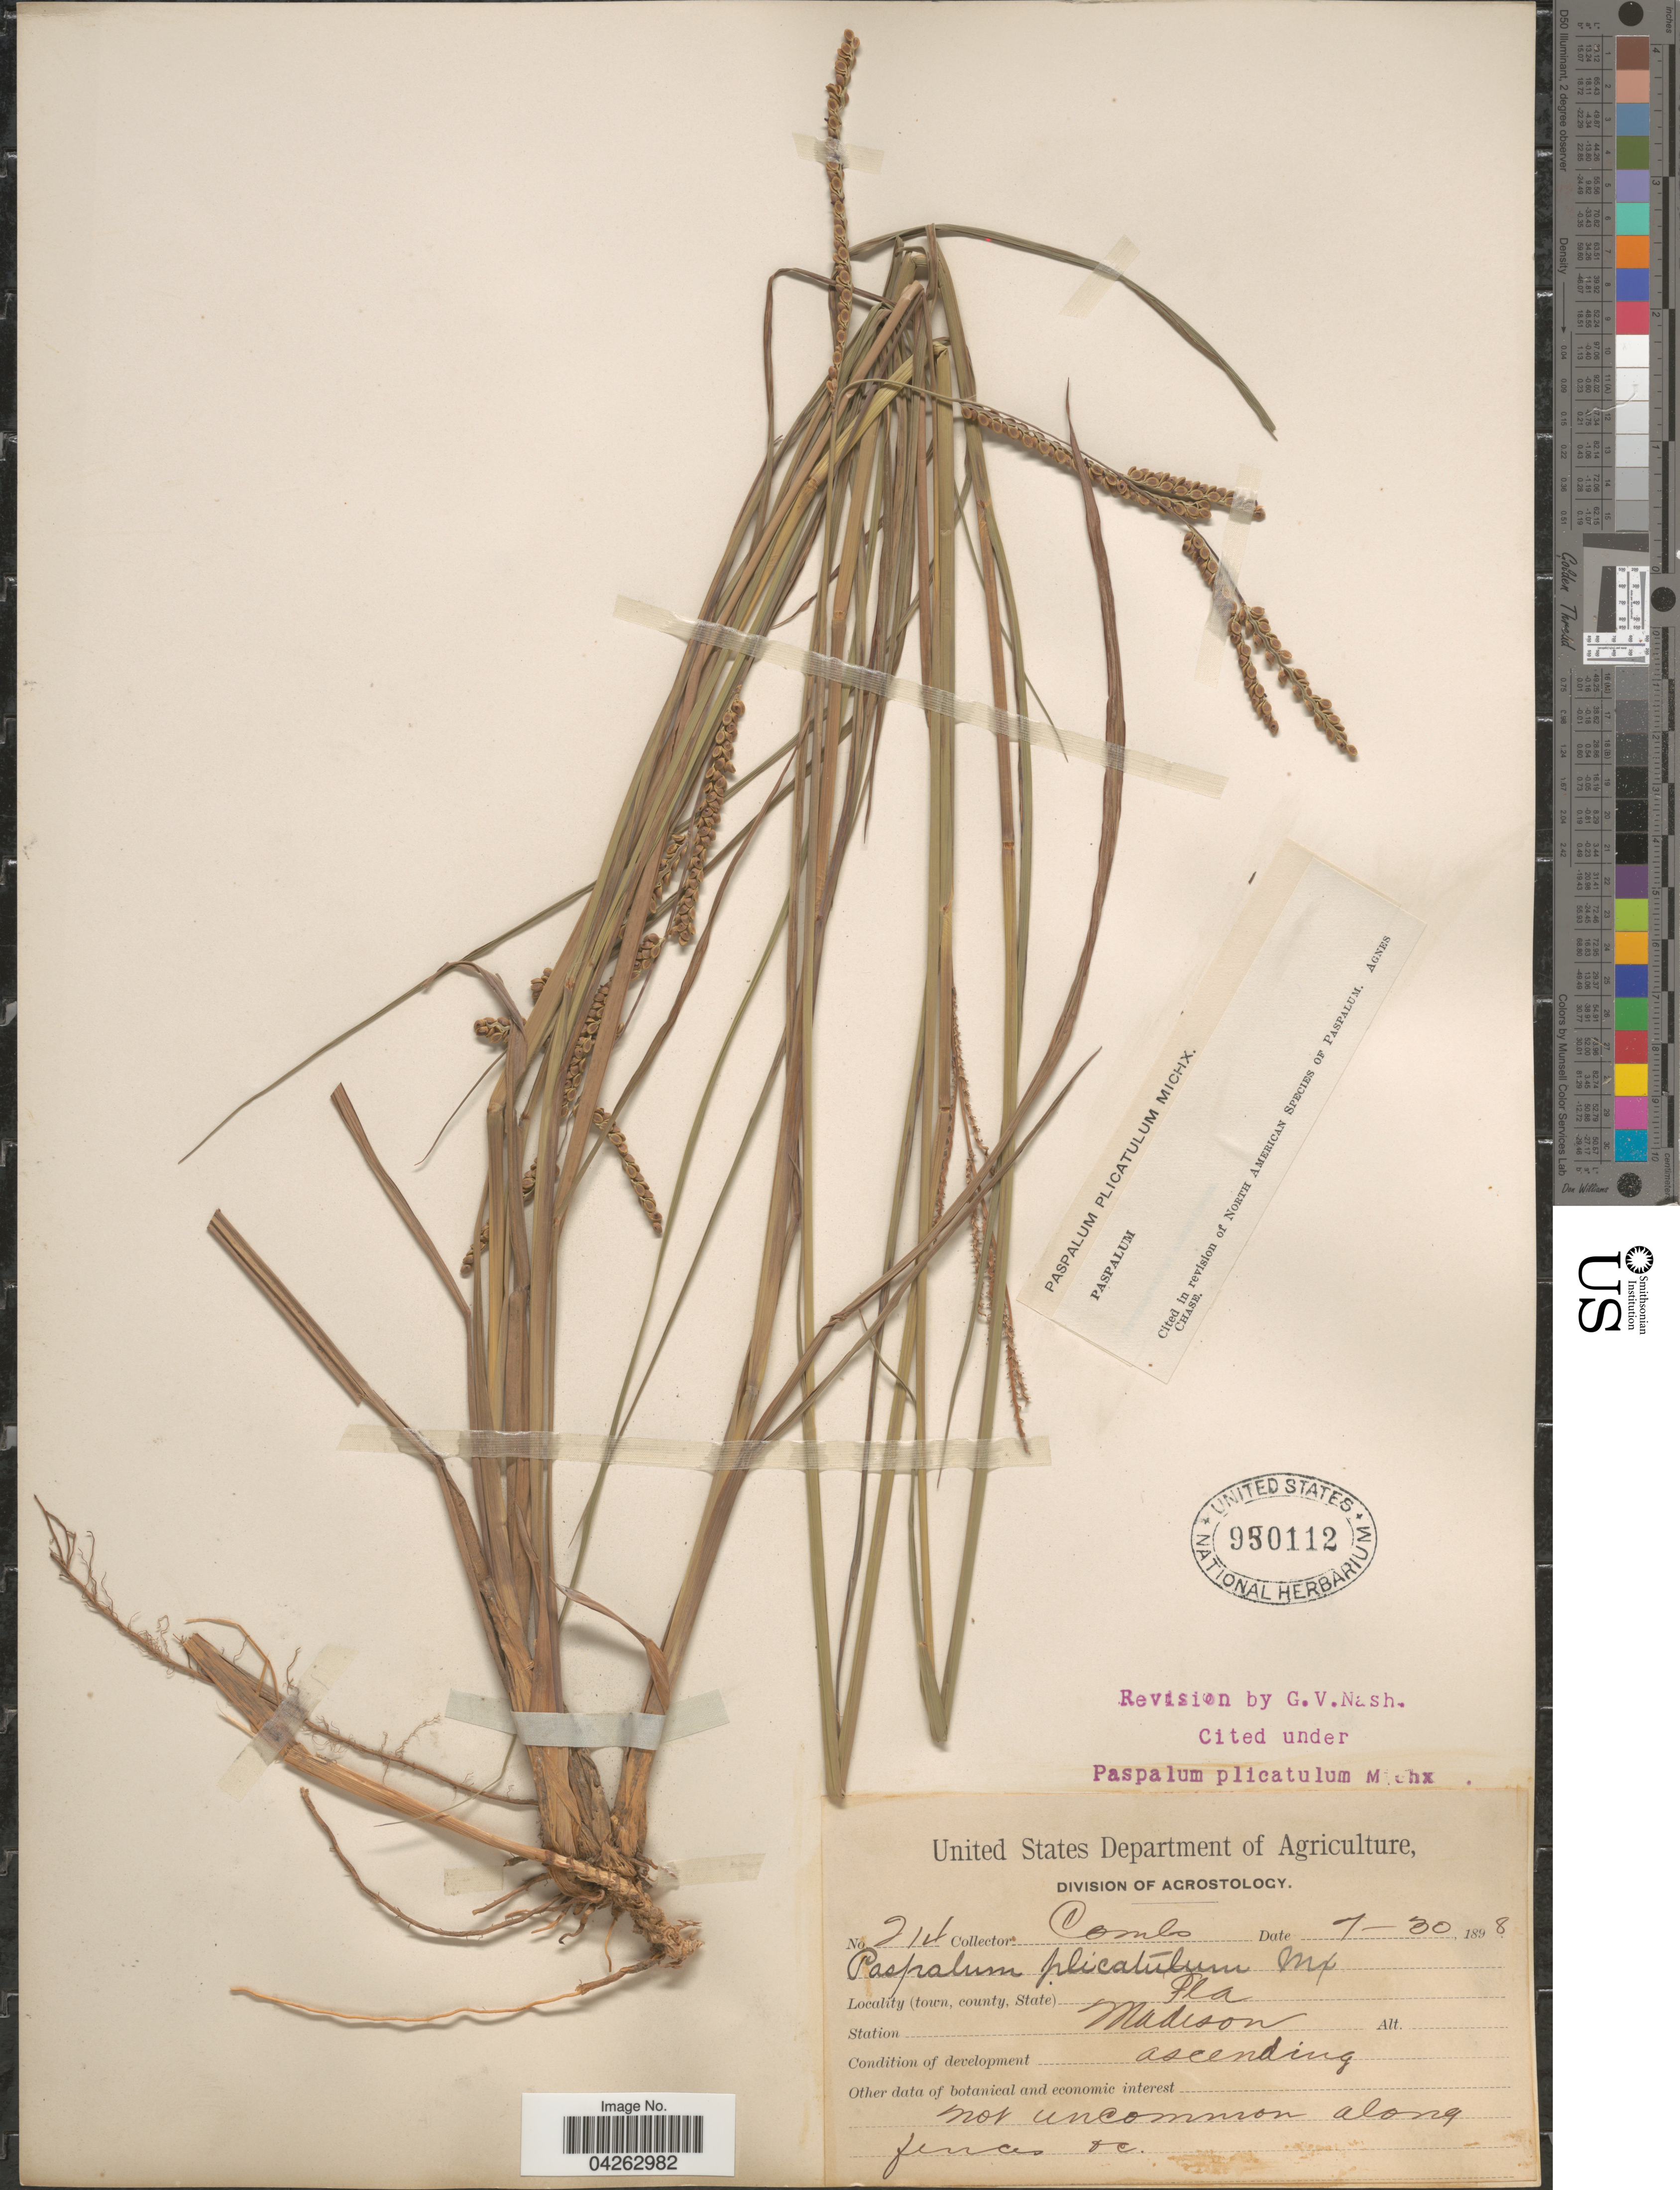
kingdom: Plantae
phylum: Tracheophyta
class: Liliopsida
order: Poales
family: Poaceae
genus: Paspalum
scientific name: Paspalum plicatulum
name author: Michx.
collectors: -. Combs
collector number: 214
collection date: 1898-07-30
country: United States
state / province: Florida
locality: Station Madison.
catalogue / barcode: US 950112